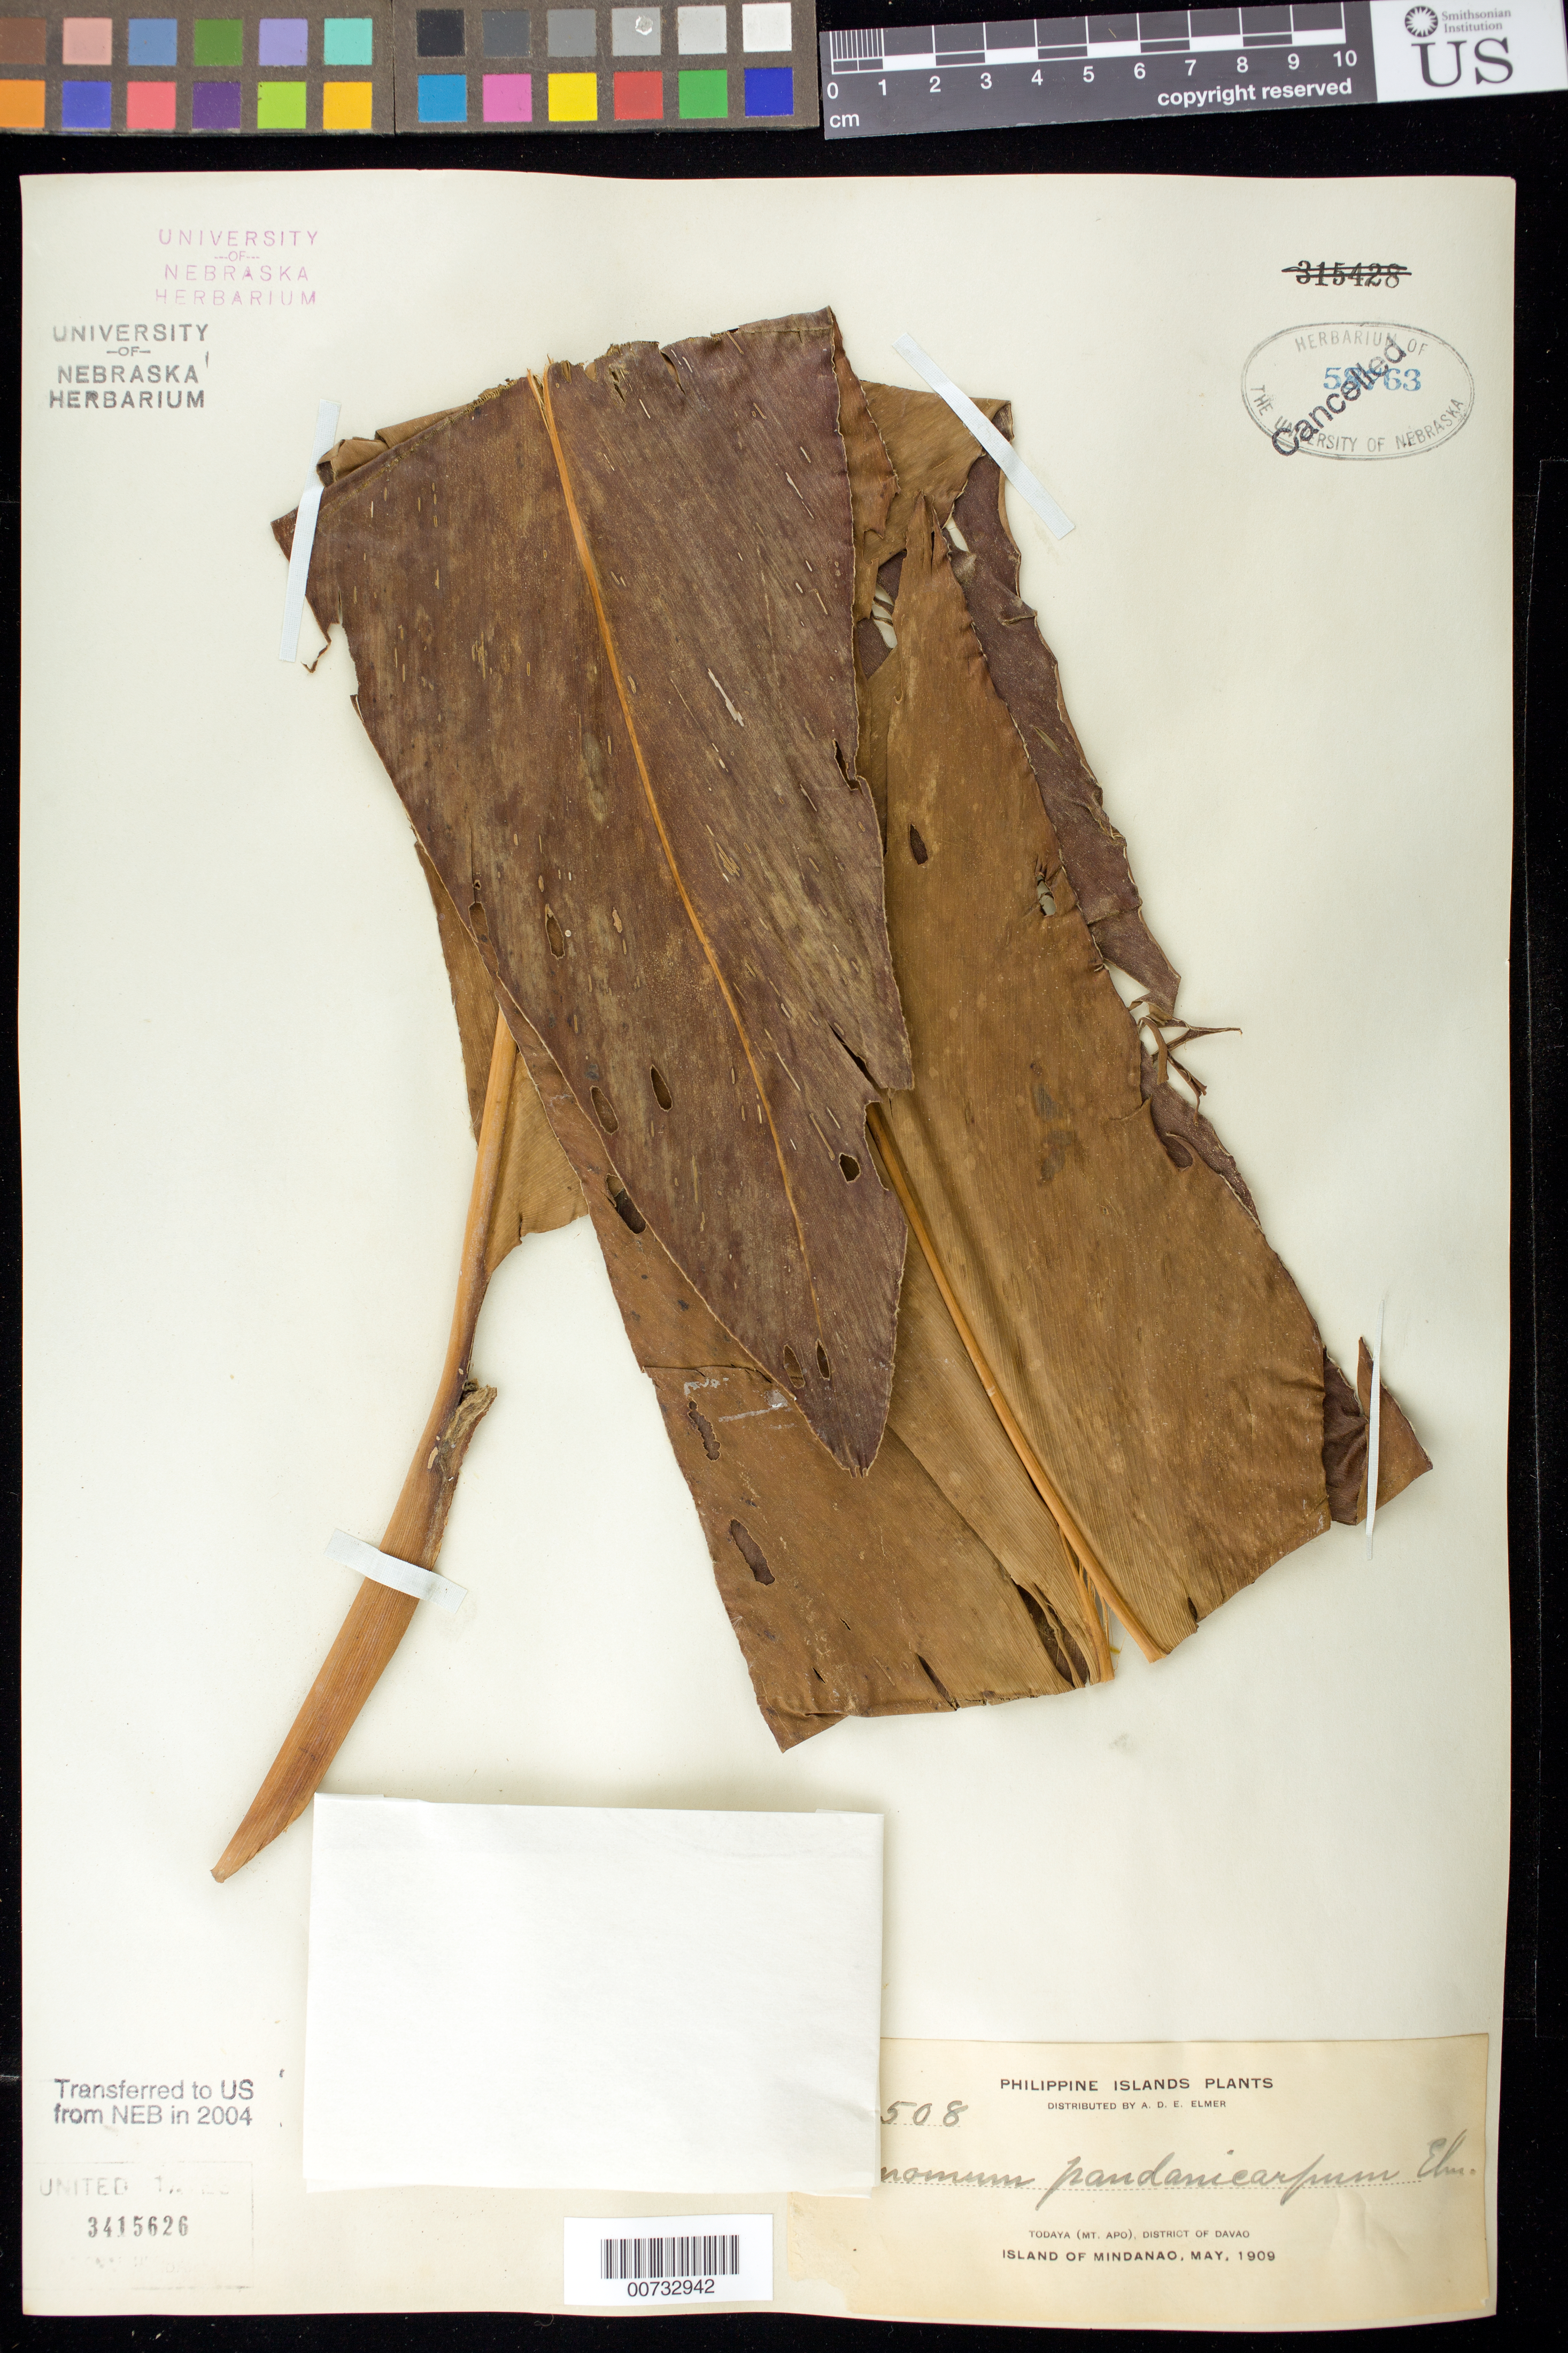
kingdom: Plantae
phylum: Tracheophyta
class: Liliopsida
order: Zingiberales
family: Zingiberaceae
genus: Amomum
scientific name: Amomum pandanicarpum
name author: Elmer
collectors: A. D. E. Elmer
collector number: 10508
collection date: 1909-05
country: Philippines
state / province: Davao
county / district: Davao del Sur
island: Mindanao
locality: Todaya (Mt Apo).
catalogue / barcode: US 3415626